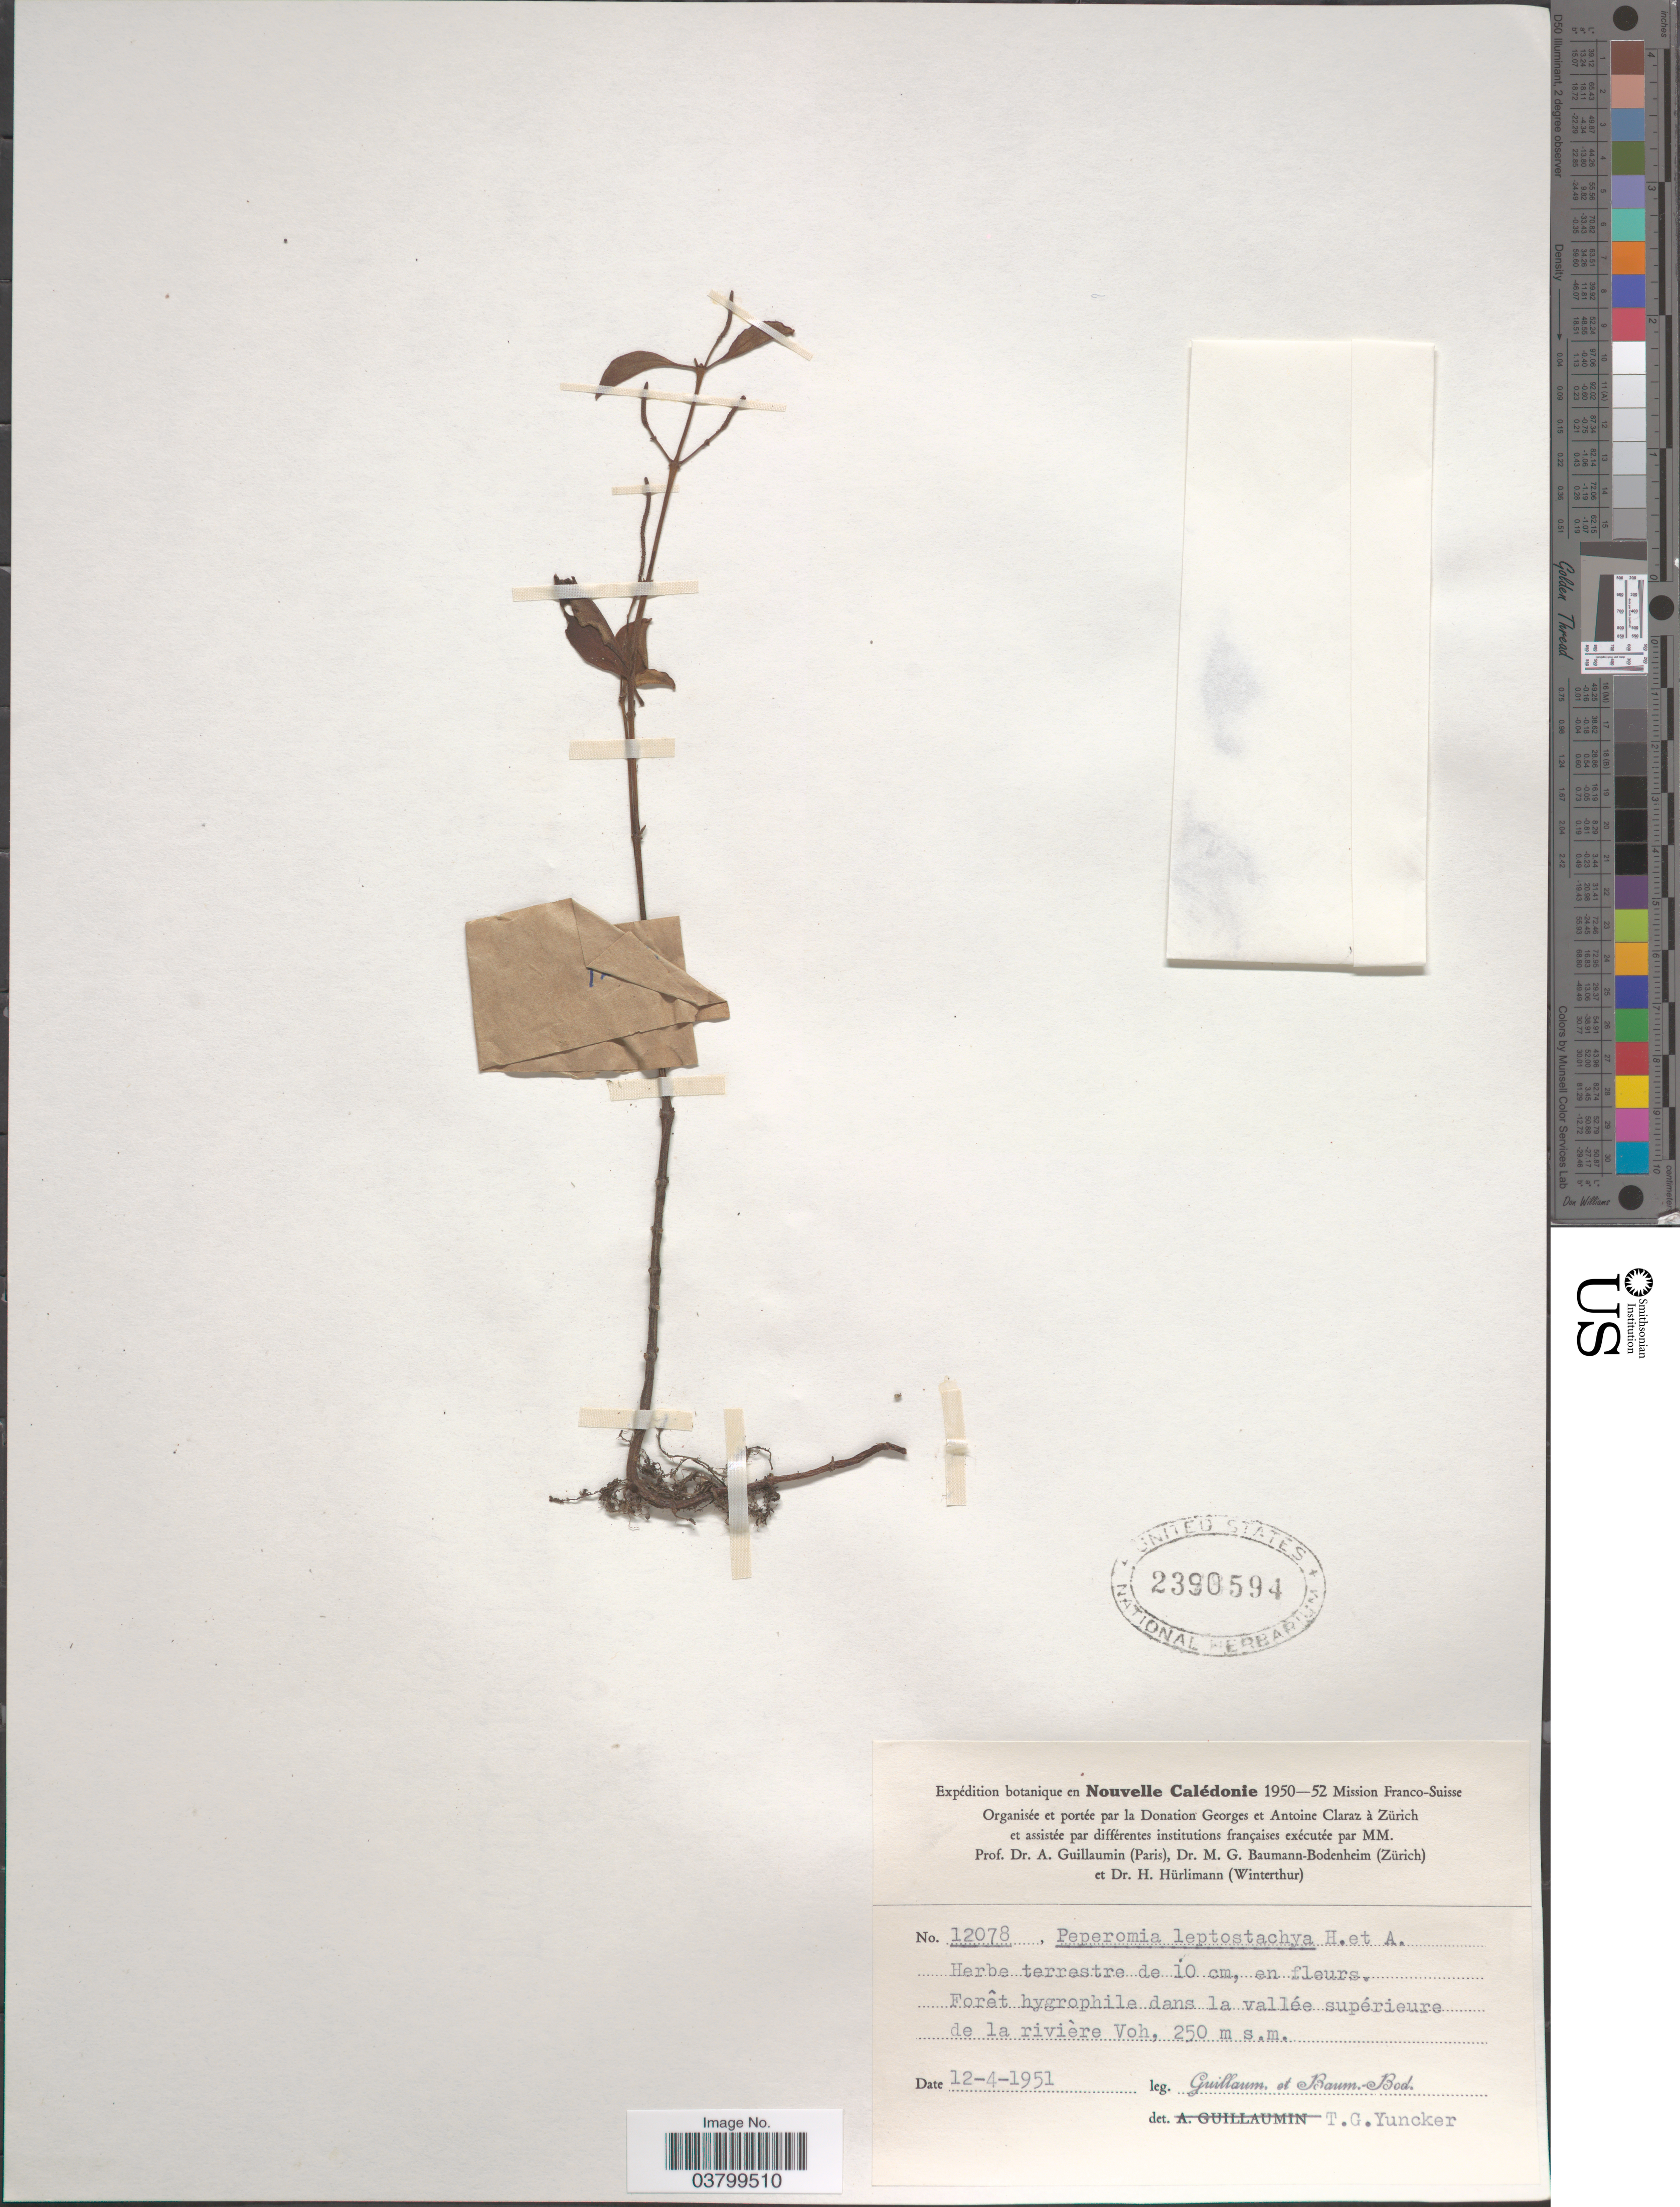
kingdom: Plantae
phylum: Tracheophyta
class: Magnoliopsida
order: Piperales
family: Piperaceae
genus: Peperomia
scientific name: Peperomia leptostachya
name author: Hook. & Arn.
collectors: A. Guillaumin & M. G. Baumann-Bodenheim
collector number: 12078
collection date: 1951-04-12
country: New Caledonia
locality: Nouvelle Calédonie: Maré: Forêt hygrophile dans la vallée supérieure de la rivière Voh.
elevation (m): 250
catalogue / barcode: US 2390594